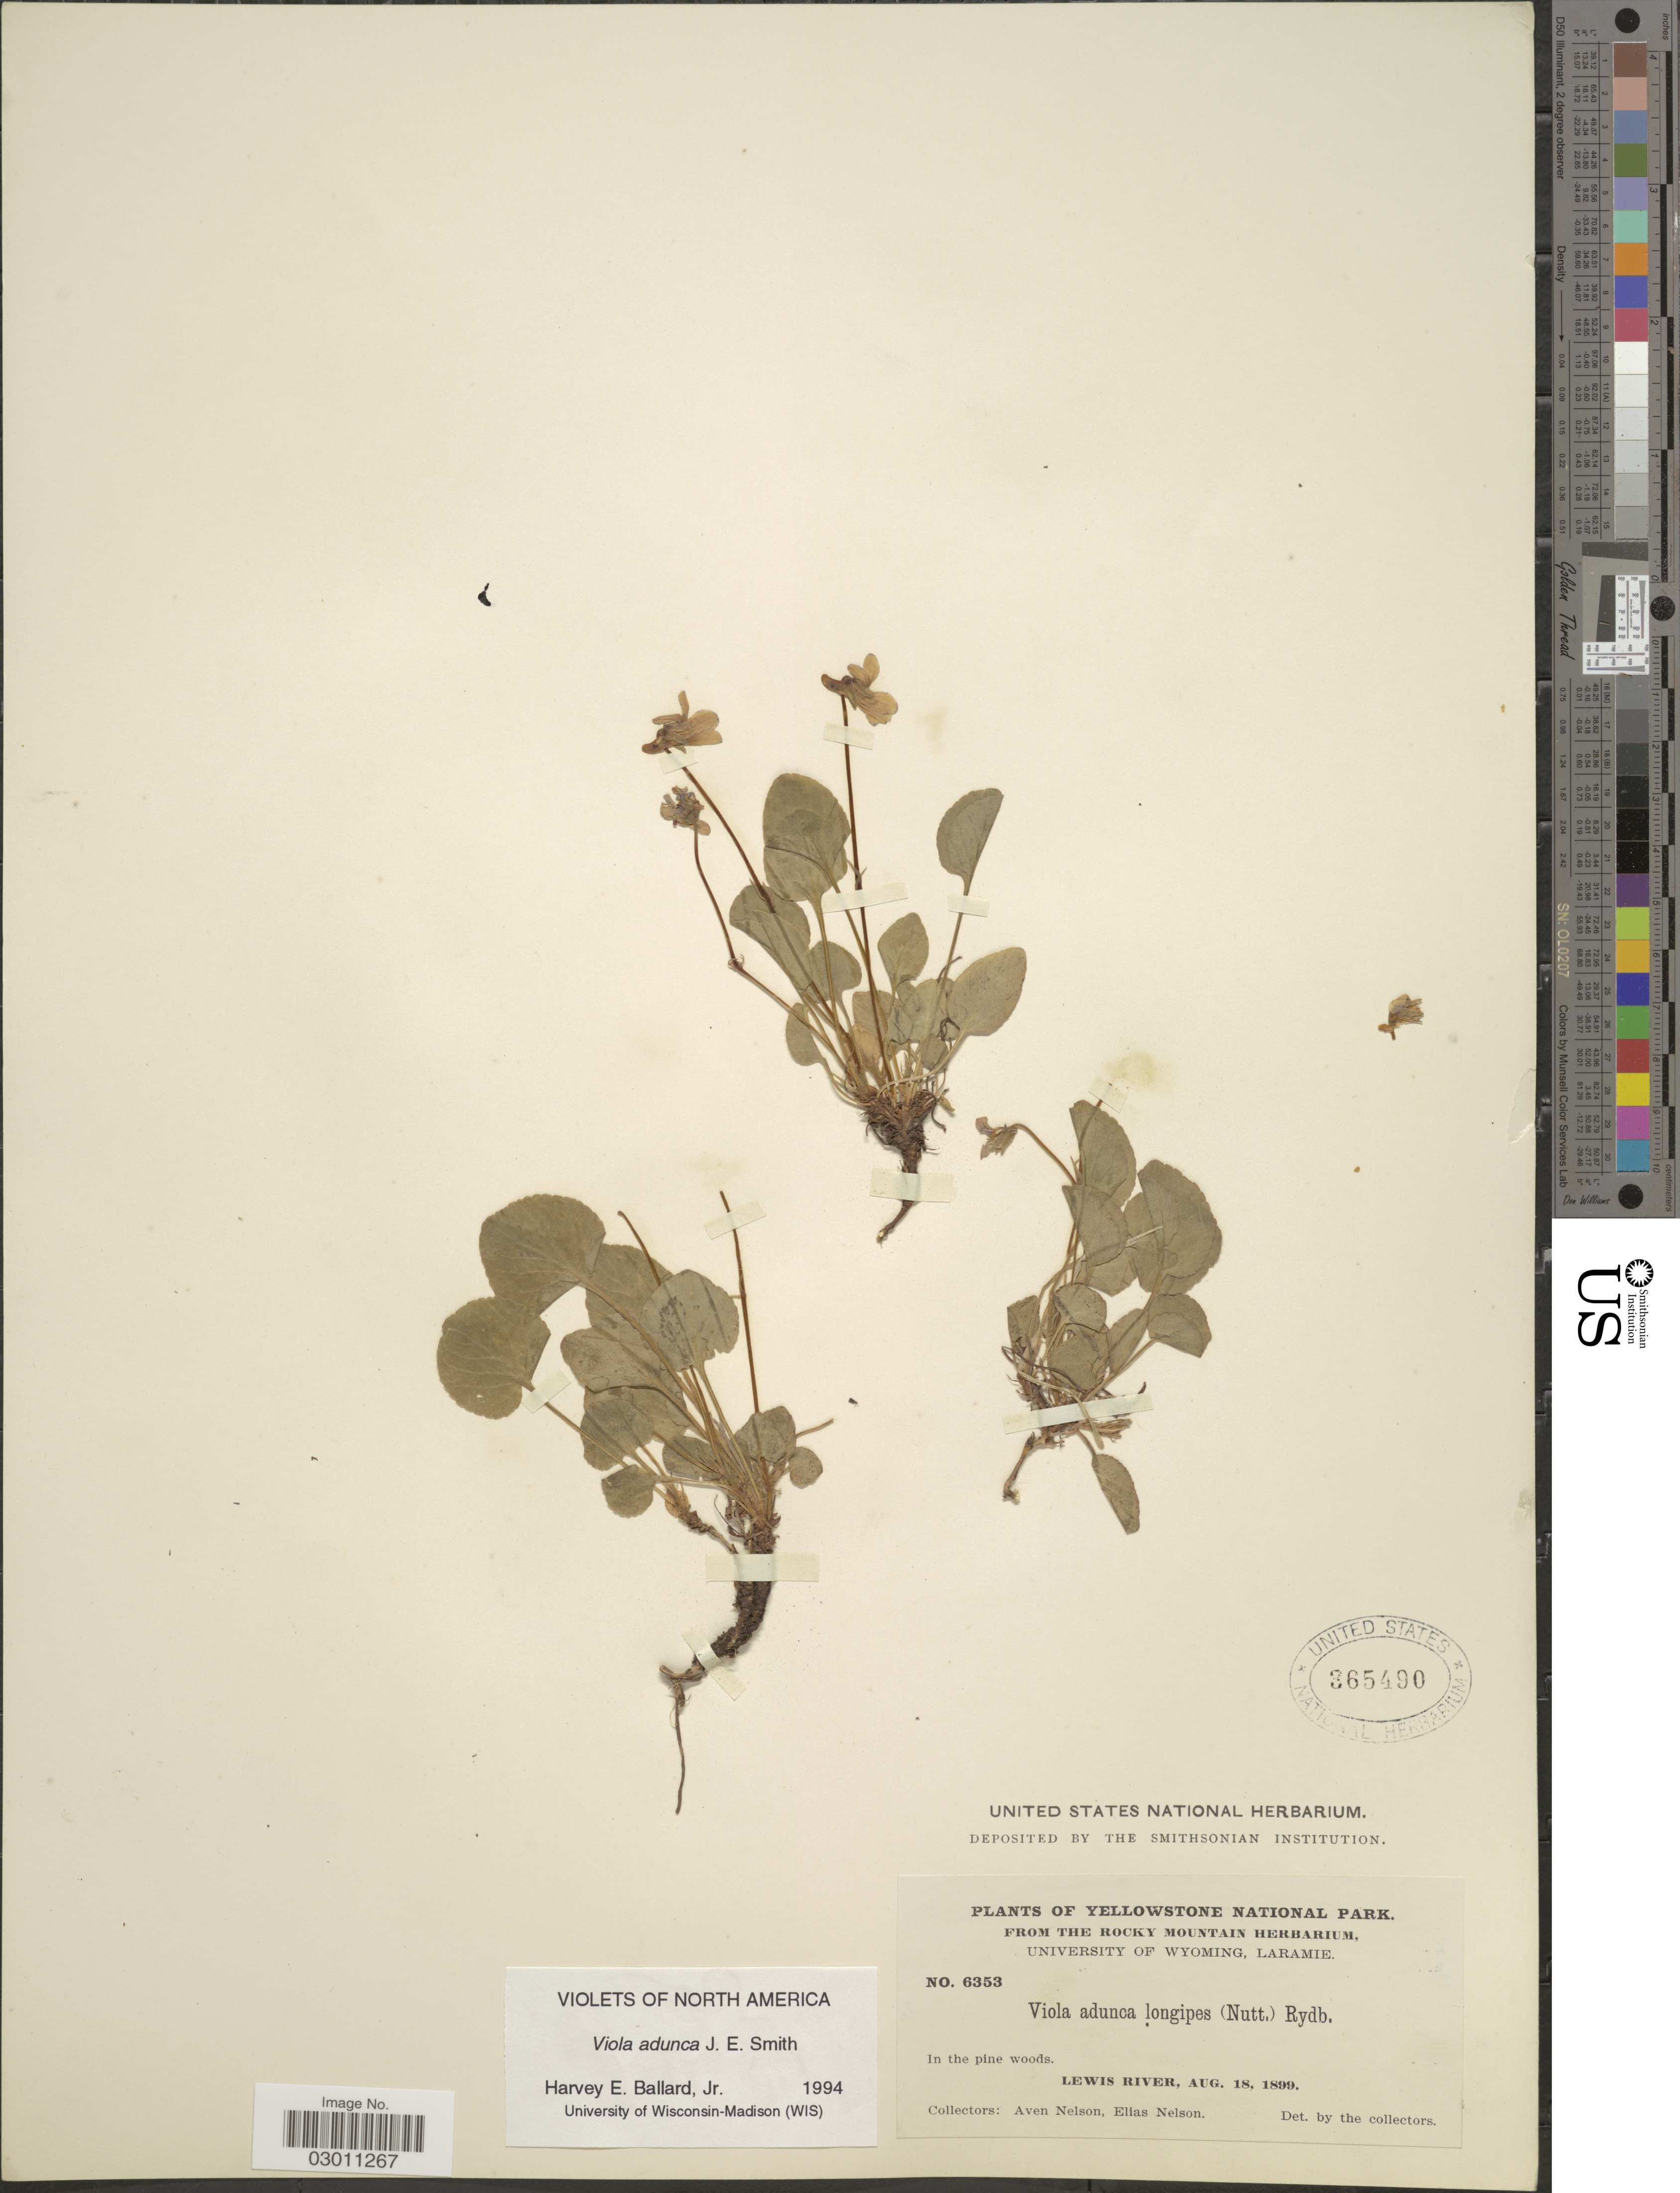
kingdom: Plantae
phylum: Tracheophyta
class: Magnoliopsida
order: Malpighiales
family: Violaceae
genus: Viola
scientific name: Viola adunca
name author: Sm.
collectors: A. Nelson & E. Nelson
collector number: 6353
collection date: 1899-08-18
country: United States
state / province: Wyoming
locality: Yellowstone National Park. Lewis River.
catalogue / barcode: US 365490